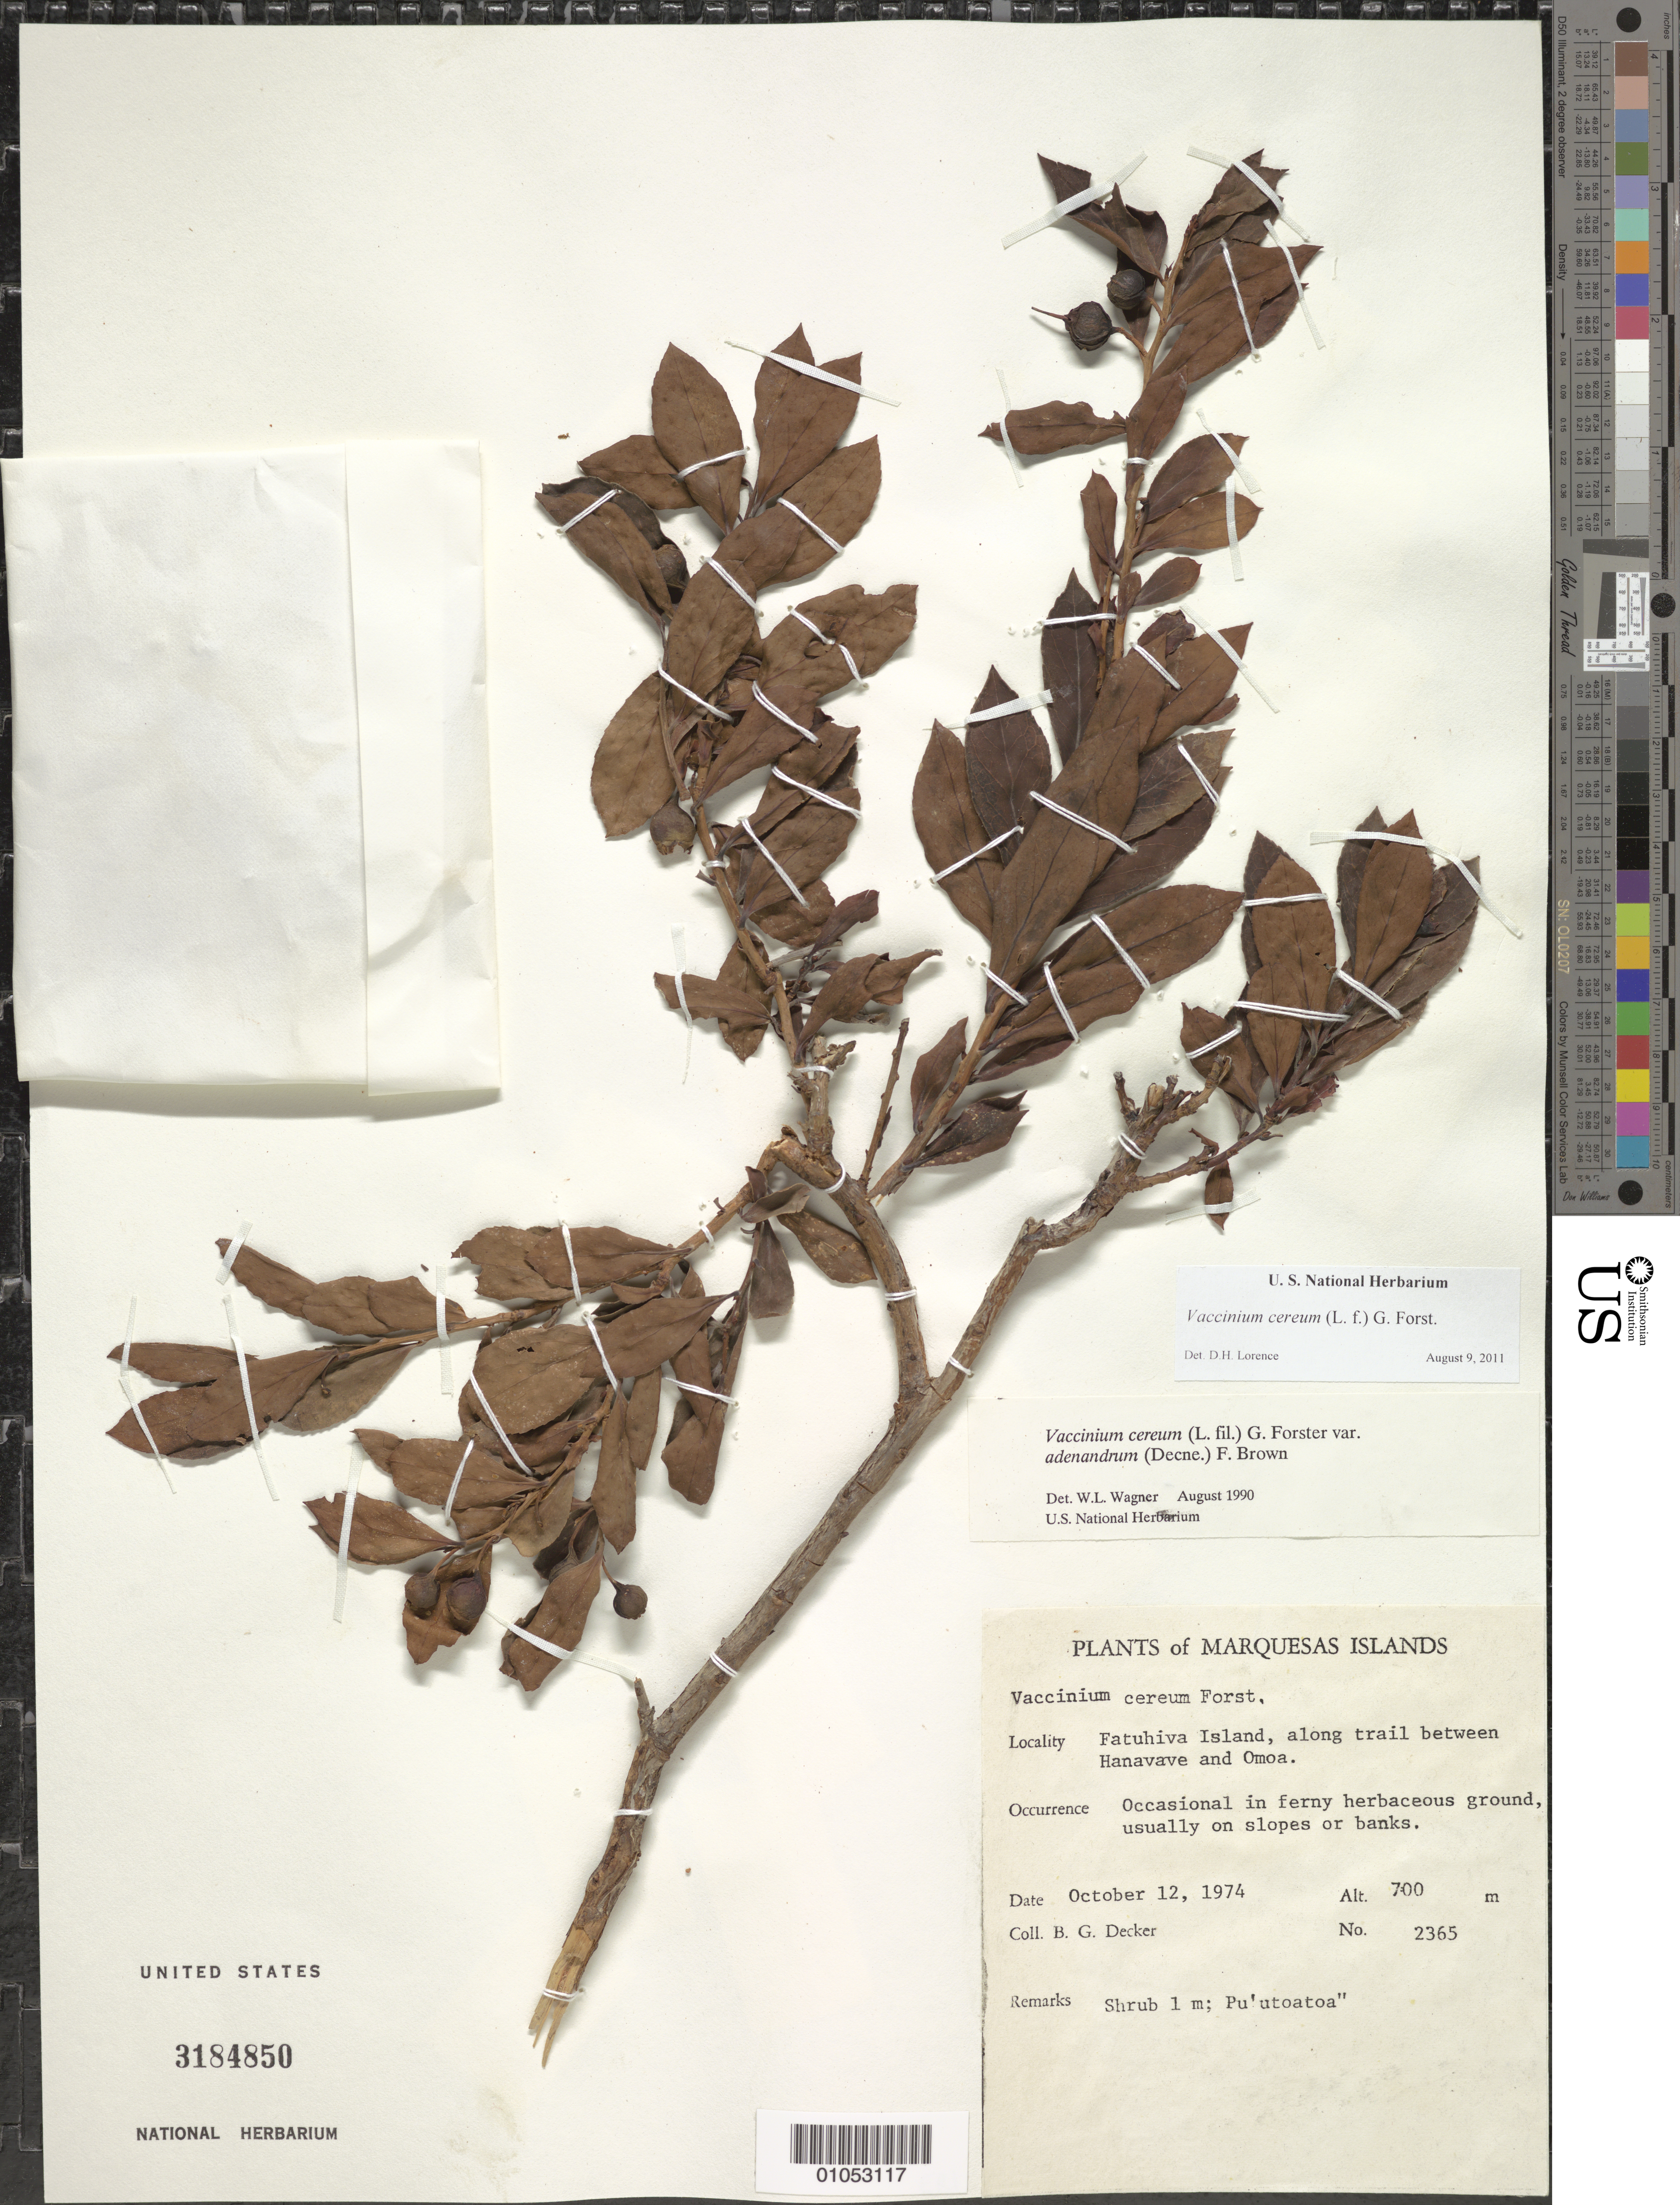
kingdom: Plantae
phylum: Tracheophyta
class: Magnoliopsida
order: Ericales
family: Ericaceae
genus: Vaccinium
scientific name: Vaccinium cereum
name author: (L. f.) G. Forst.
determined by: Lorence, David H., (PTBG), National Tropical Botanical Garden (UNITED STATES)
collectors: B. G. Decker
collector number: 2365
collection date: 1974-10-12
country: French Polynesia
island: Fatu Hiva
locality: trail between Hanavave and 'Omo'a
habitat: Occasional in ferny herbaceous ground, usually on slopes or banks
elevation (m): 700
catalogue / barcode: US 3184850